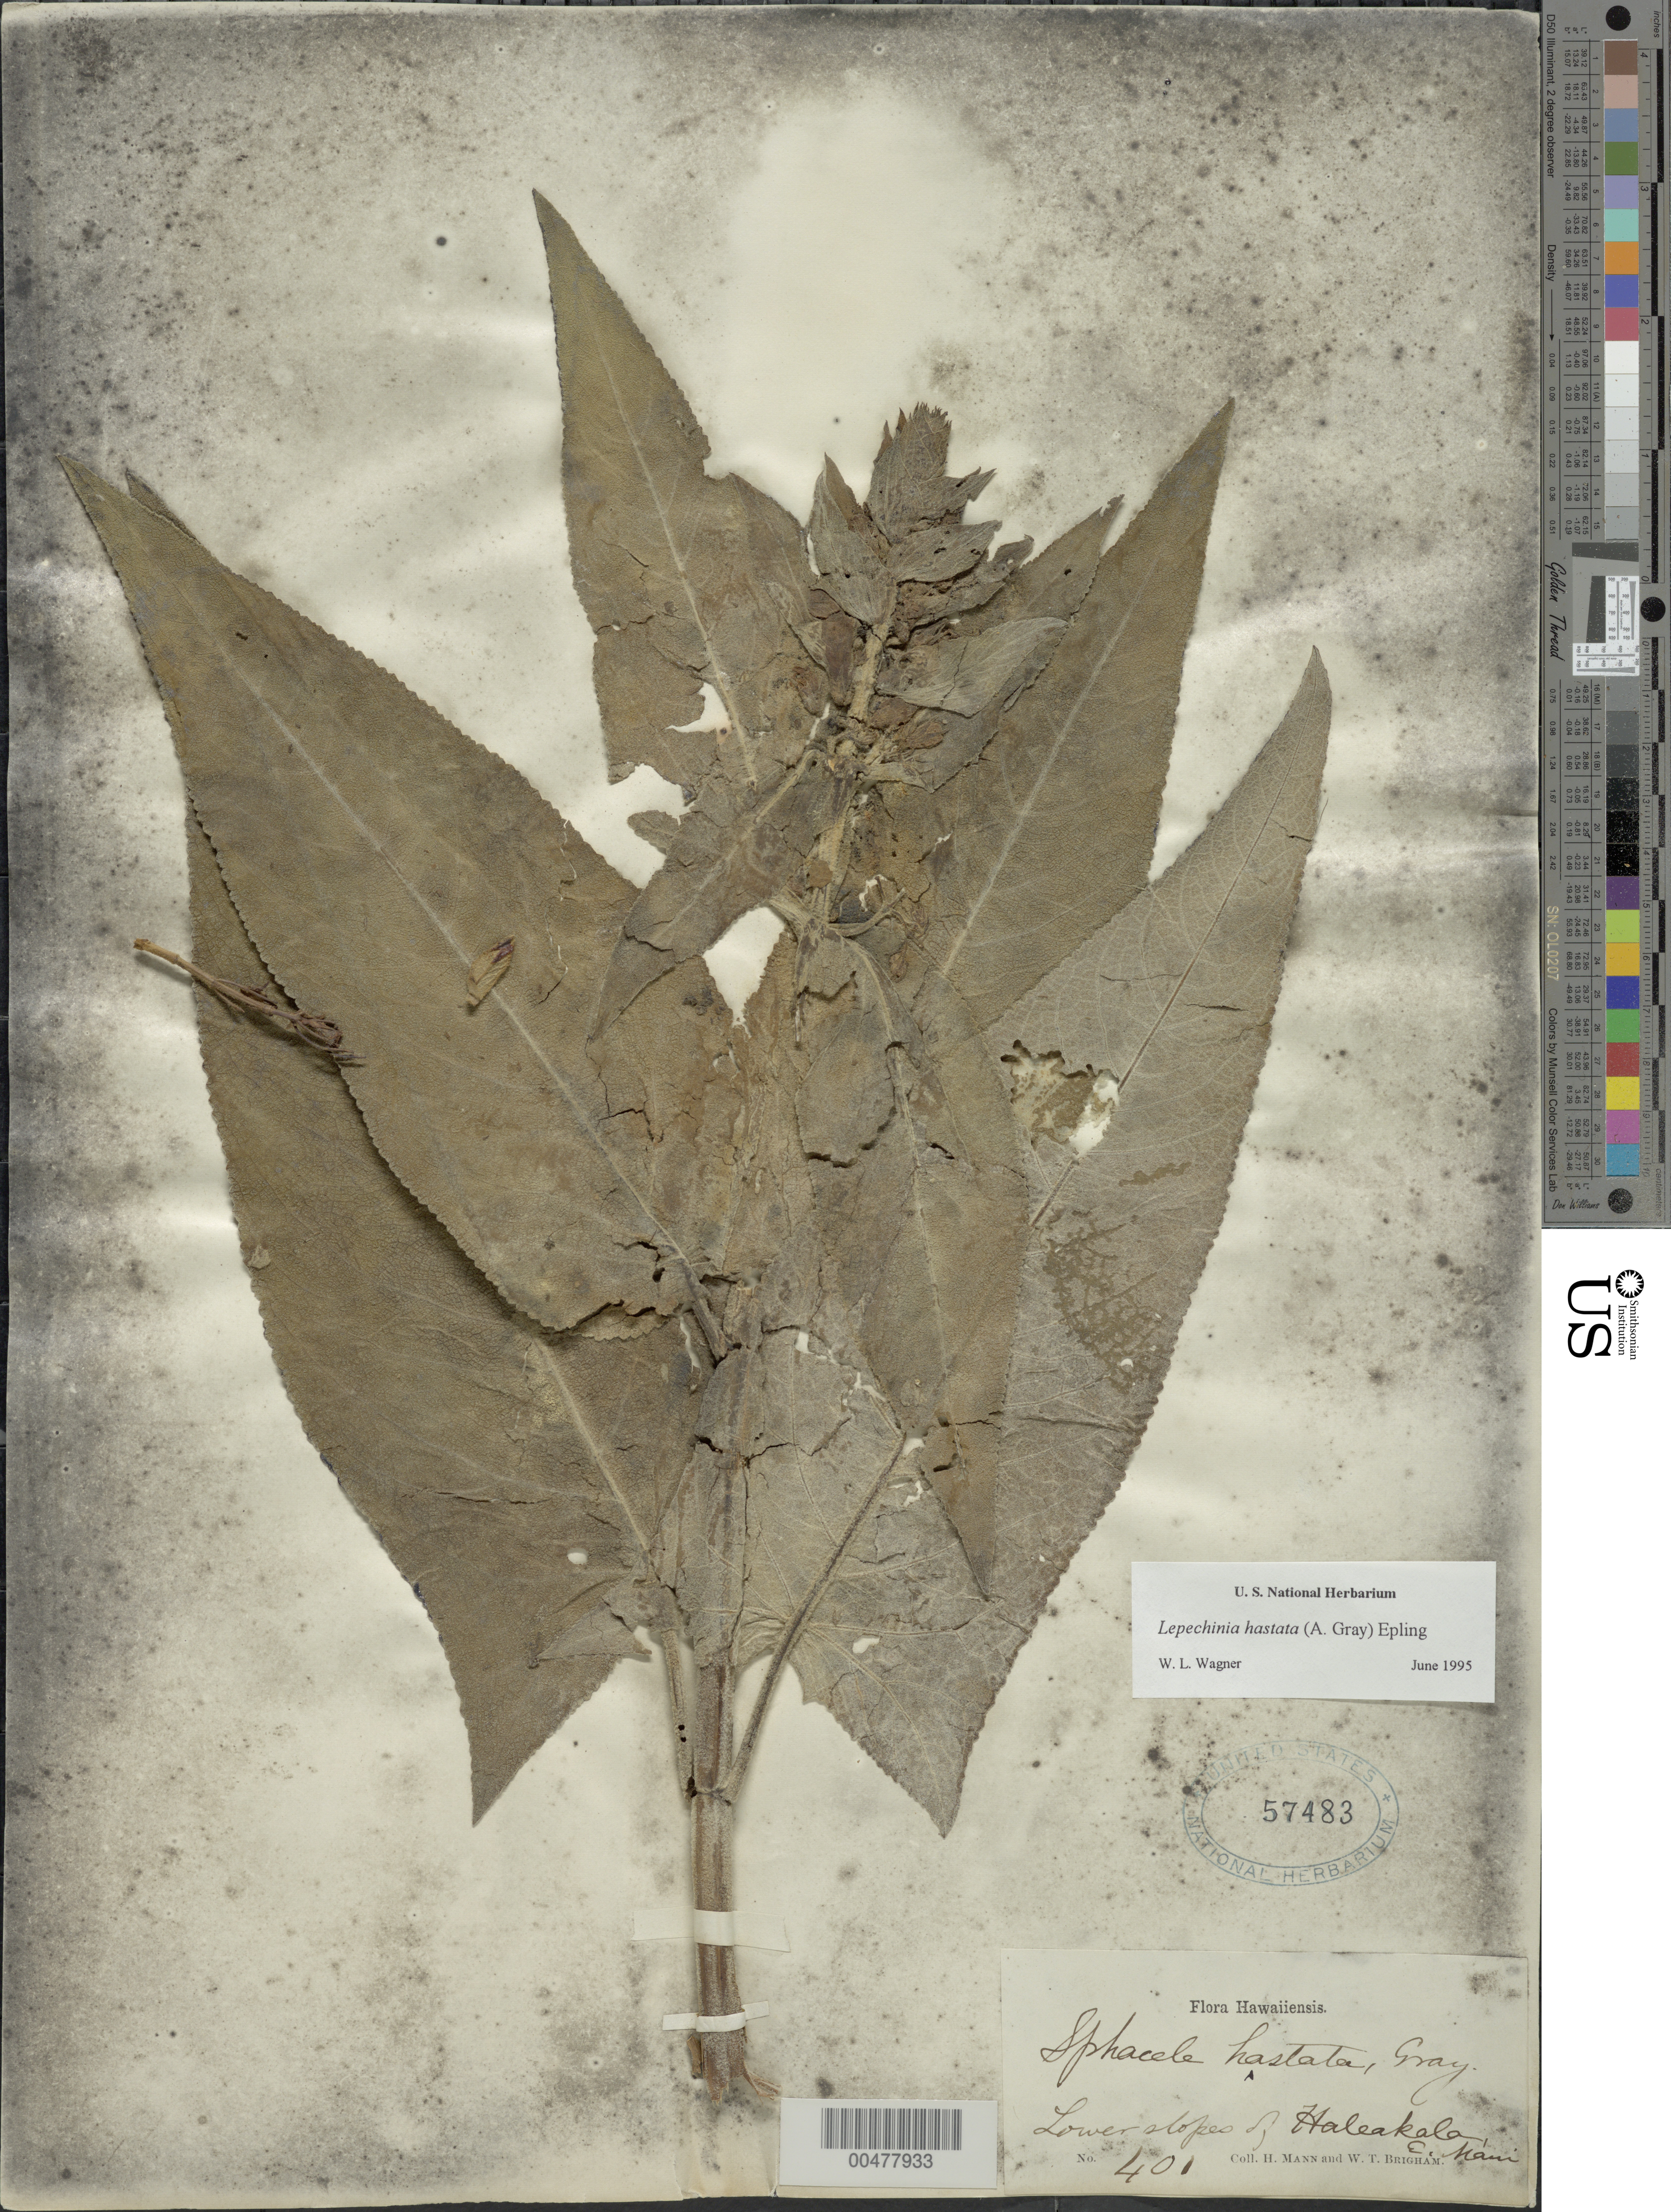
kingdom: Plantae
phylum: Tracheophyta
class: Magnoliopsida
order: Lamiales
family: Lamiaceae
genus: Lepechinia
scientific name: Lepechinia hastata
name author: (A. Gray) Epling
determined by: Wagner, W. L., (BOT), Smithsonian Institution - National Museum of Natural History (UNITED STATES)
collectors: H. Mann & W. T. Brigham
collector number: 401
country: United States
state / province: Hawaii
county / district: Maui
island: Maui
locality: Lower slopes of Haleakala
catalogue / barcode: US 57483